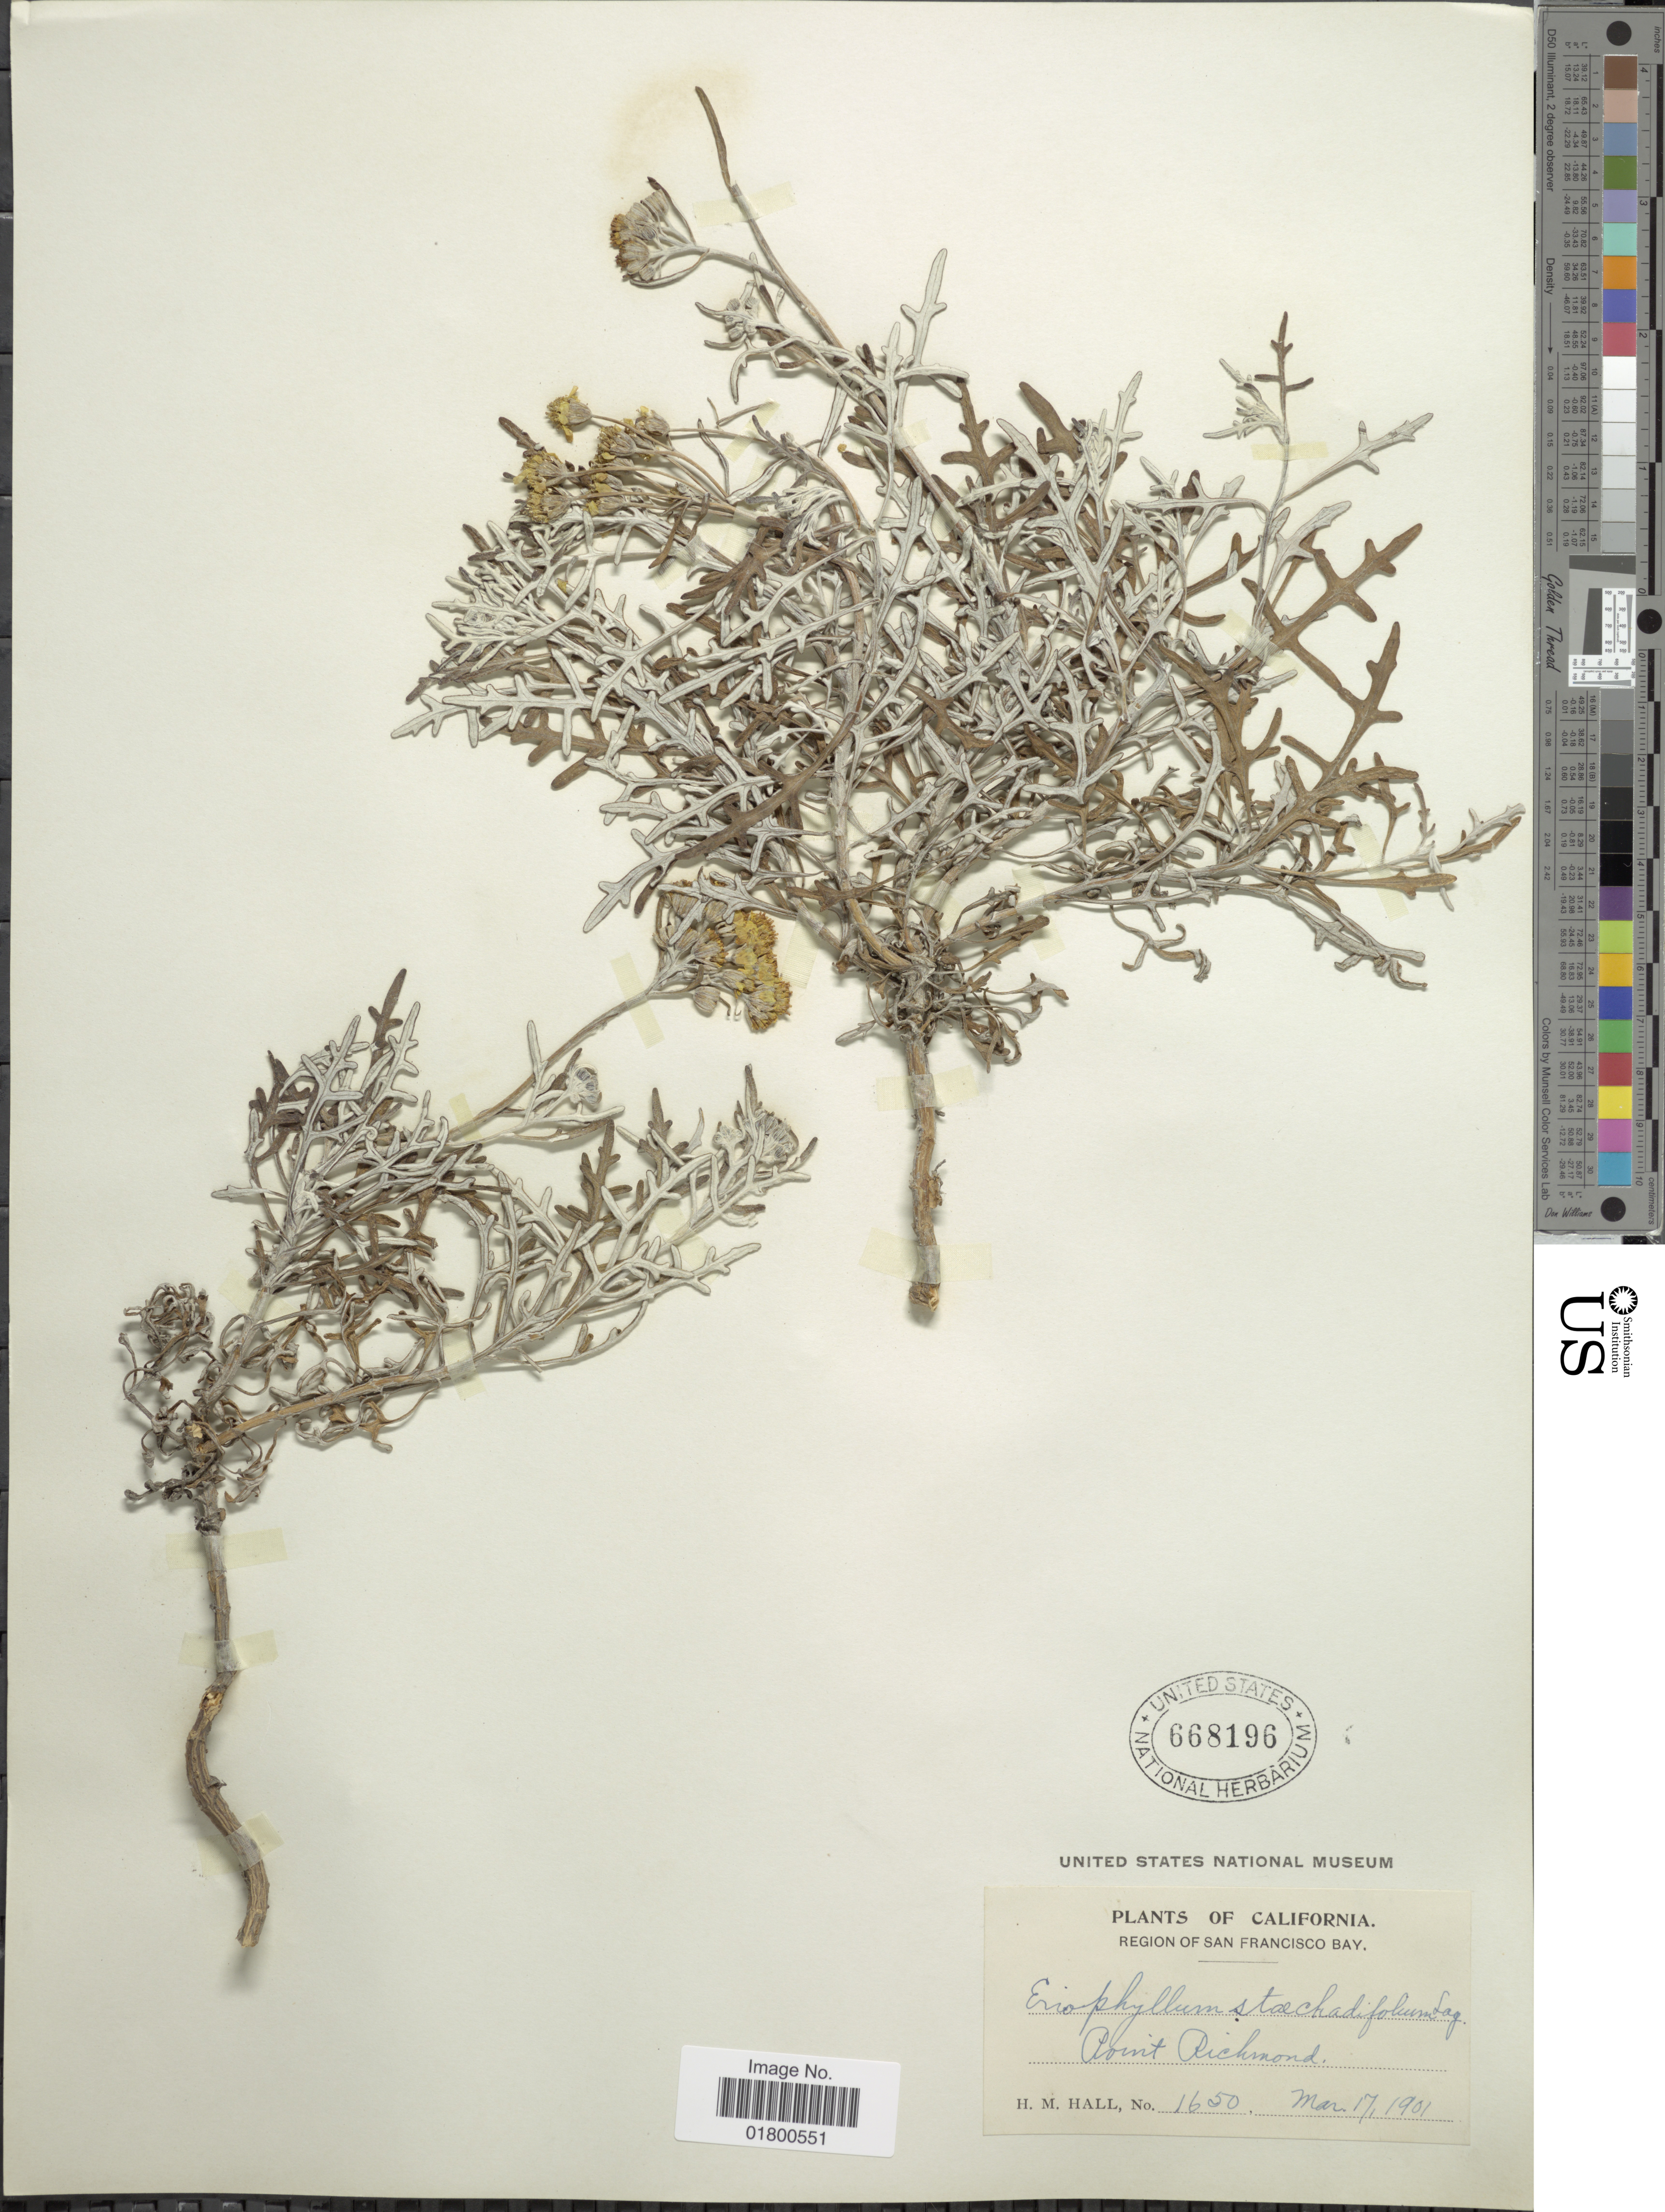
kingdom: Plantae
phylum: Tracheophyta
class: Magnoliopsida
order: Asterales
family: Asteraceae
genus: Eriophyllum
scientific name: Eriophyllum staechadifolium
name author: Lag.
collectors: H. M. Hall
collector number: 1650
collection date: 1901-03-17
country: United States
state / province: California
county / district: San Francisco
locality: Region of San Francisco Bay, Point Richmond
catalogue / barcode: US 668196